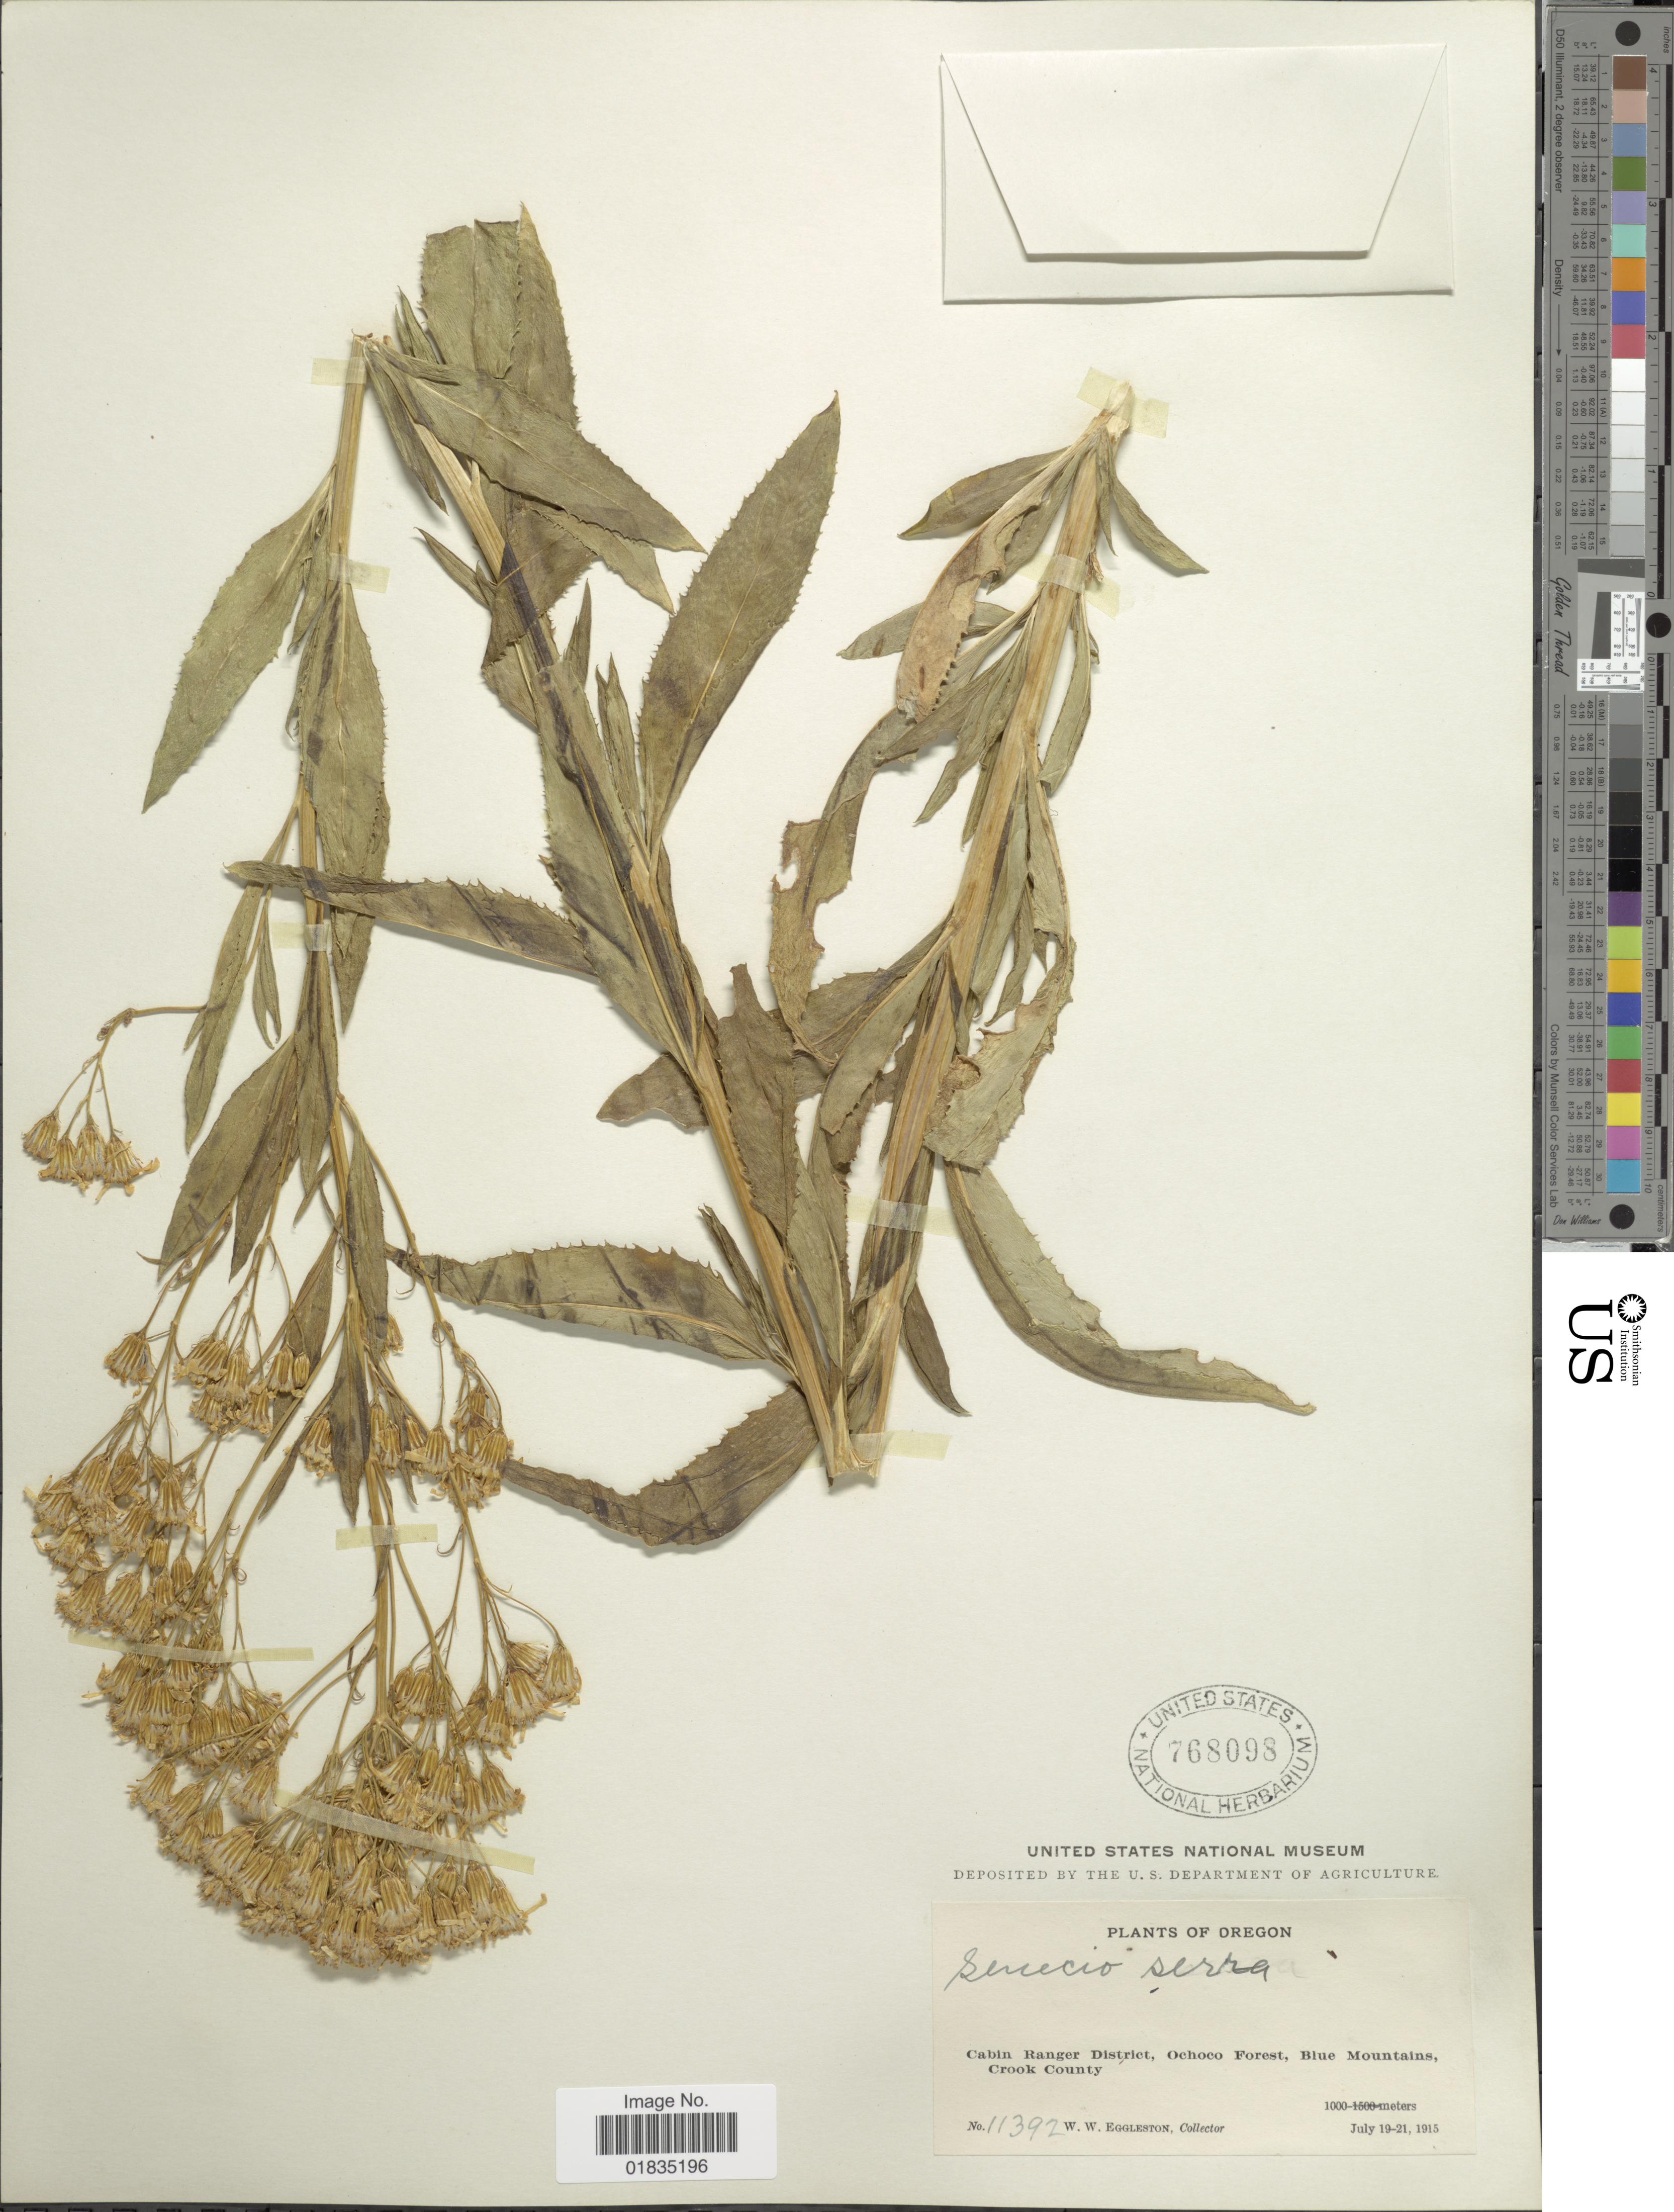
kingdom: Plantae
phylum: Tracheophyta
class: Magnoliopsida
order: Asterales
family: Asteraceae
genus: Senecio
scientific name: Senecio serra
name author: Hook.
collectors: W. W. Eggleston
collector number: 11392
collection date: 1915-07-19/1915-07-21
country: United States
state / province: Oregon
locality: Cabin Ranger District, Ochoco Forest, Blue Mountains, Crook County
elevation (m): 1000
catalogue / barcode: US 768098